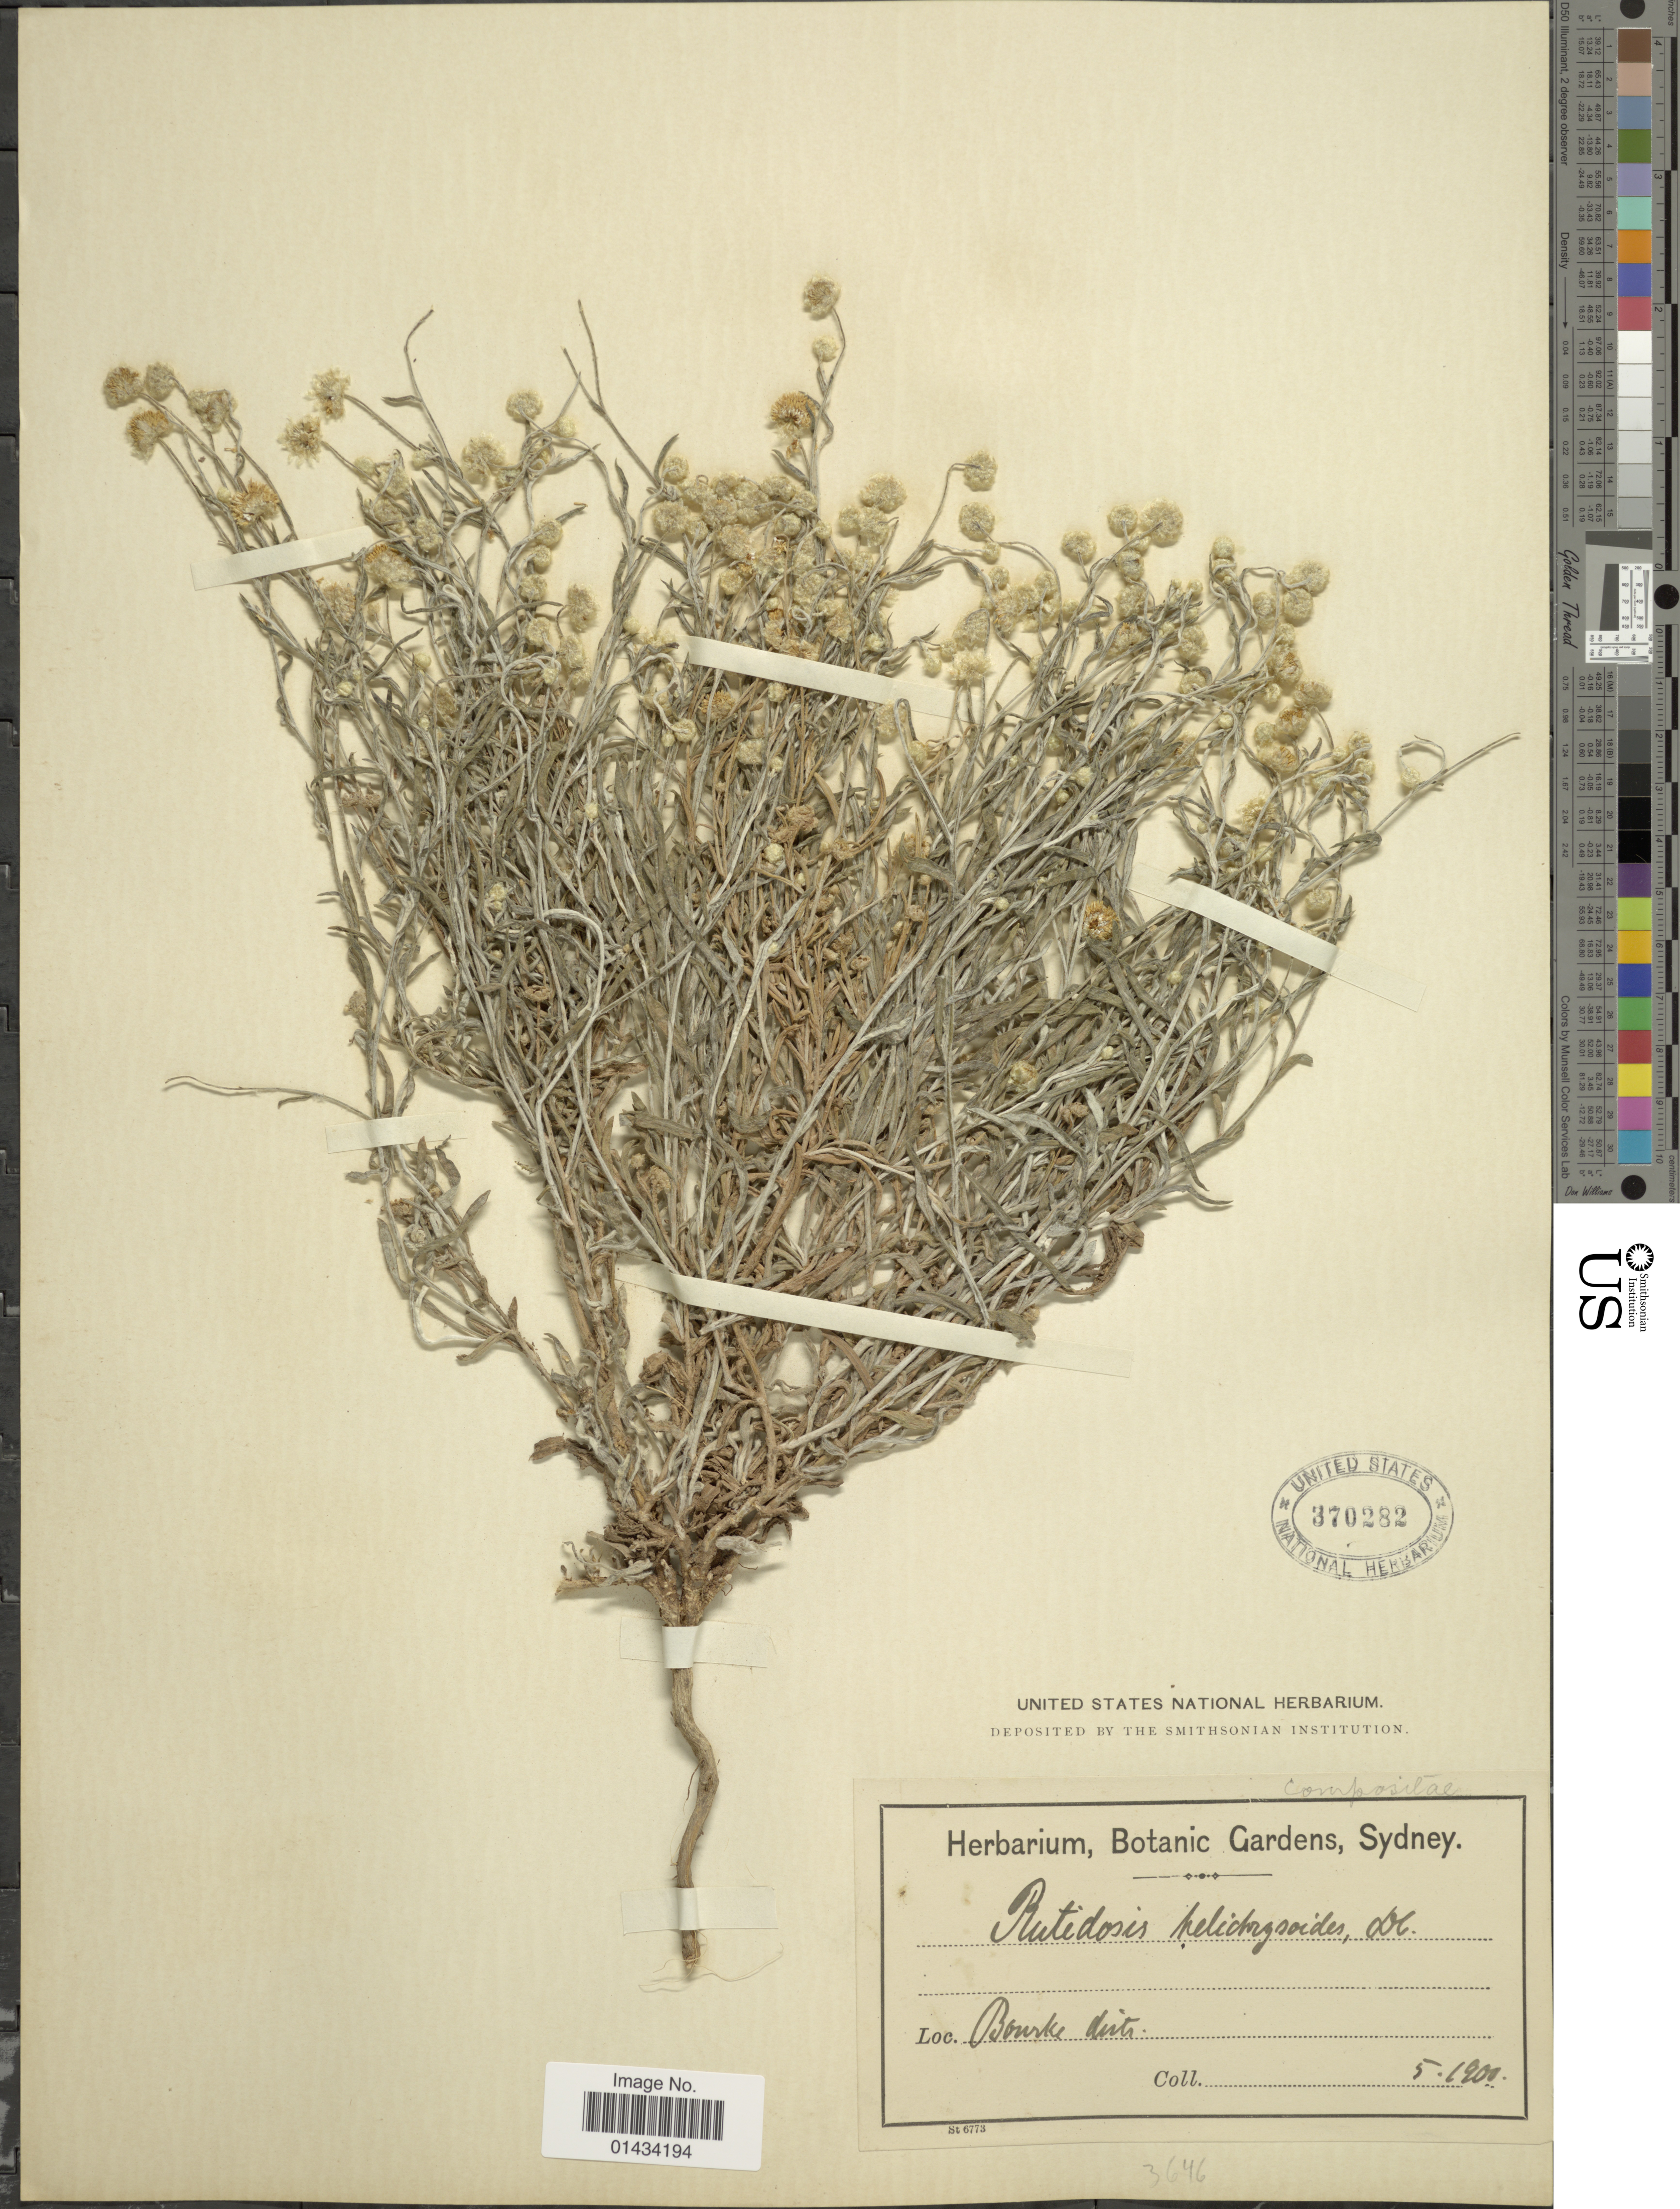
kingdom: Plantae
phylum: Tracheophyta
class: Magnoliopsida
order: Asterales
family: Asteraceae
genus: Rutidosis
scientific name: Rutidosis helichrysoides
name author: DC.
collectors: ex Herb. Bot. Gard. Sydney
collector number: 3646?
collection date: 1900-05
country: Australia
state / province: New South Wales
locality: Bourke distr.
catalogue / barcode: US 370282